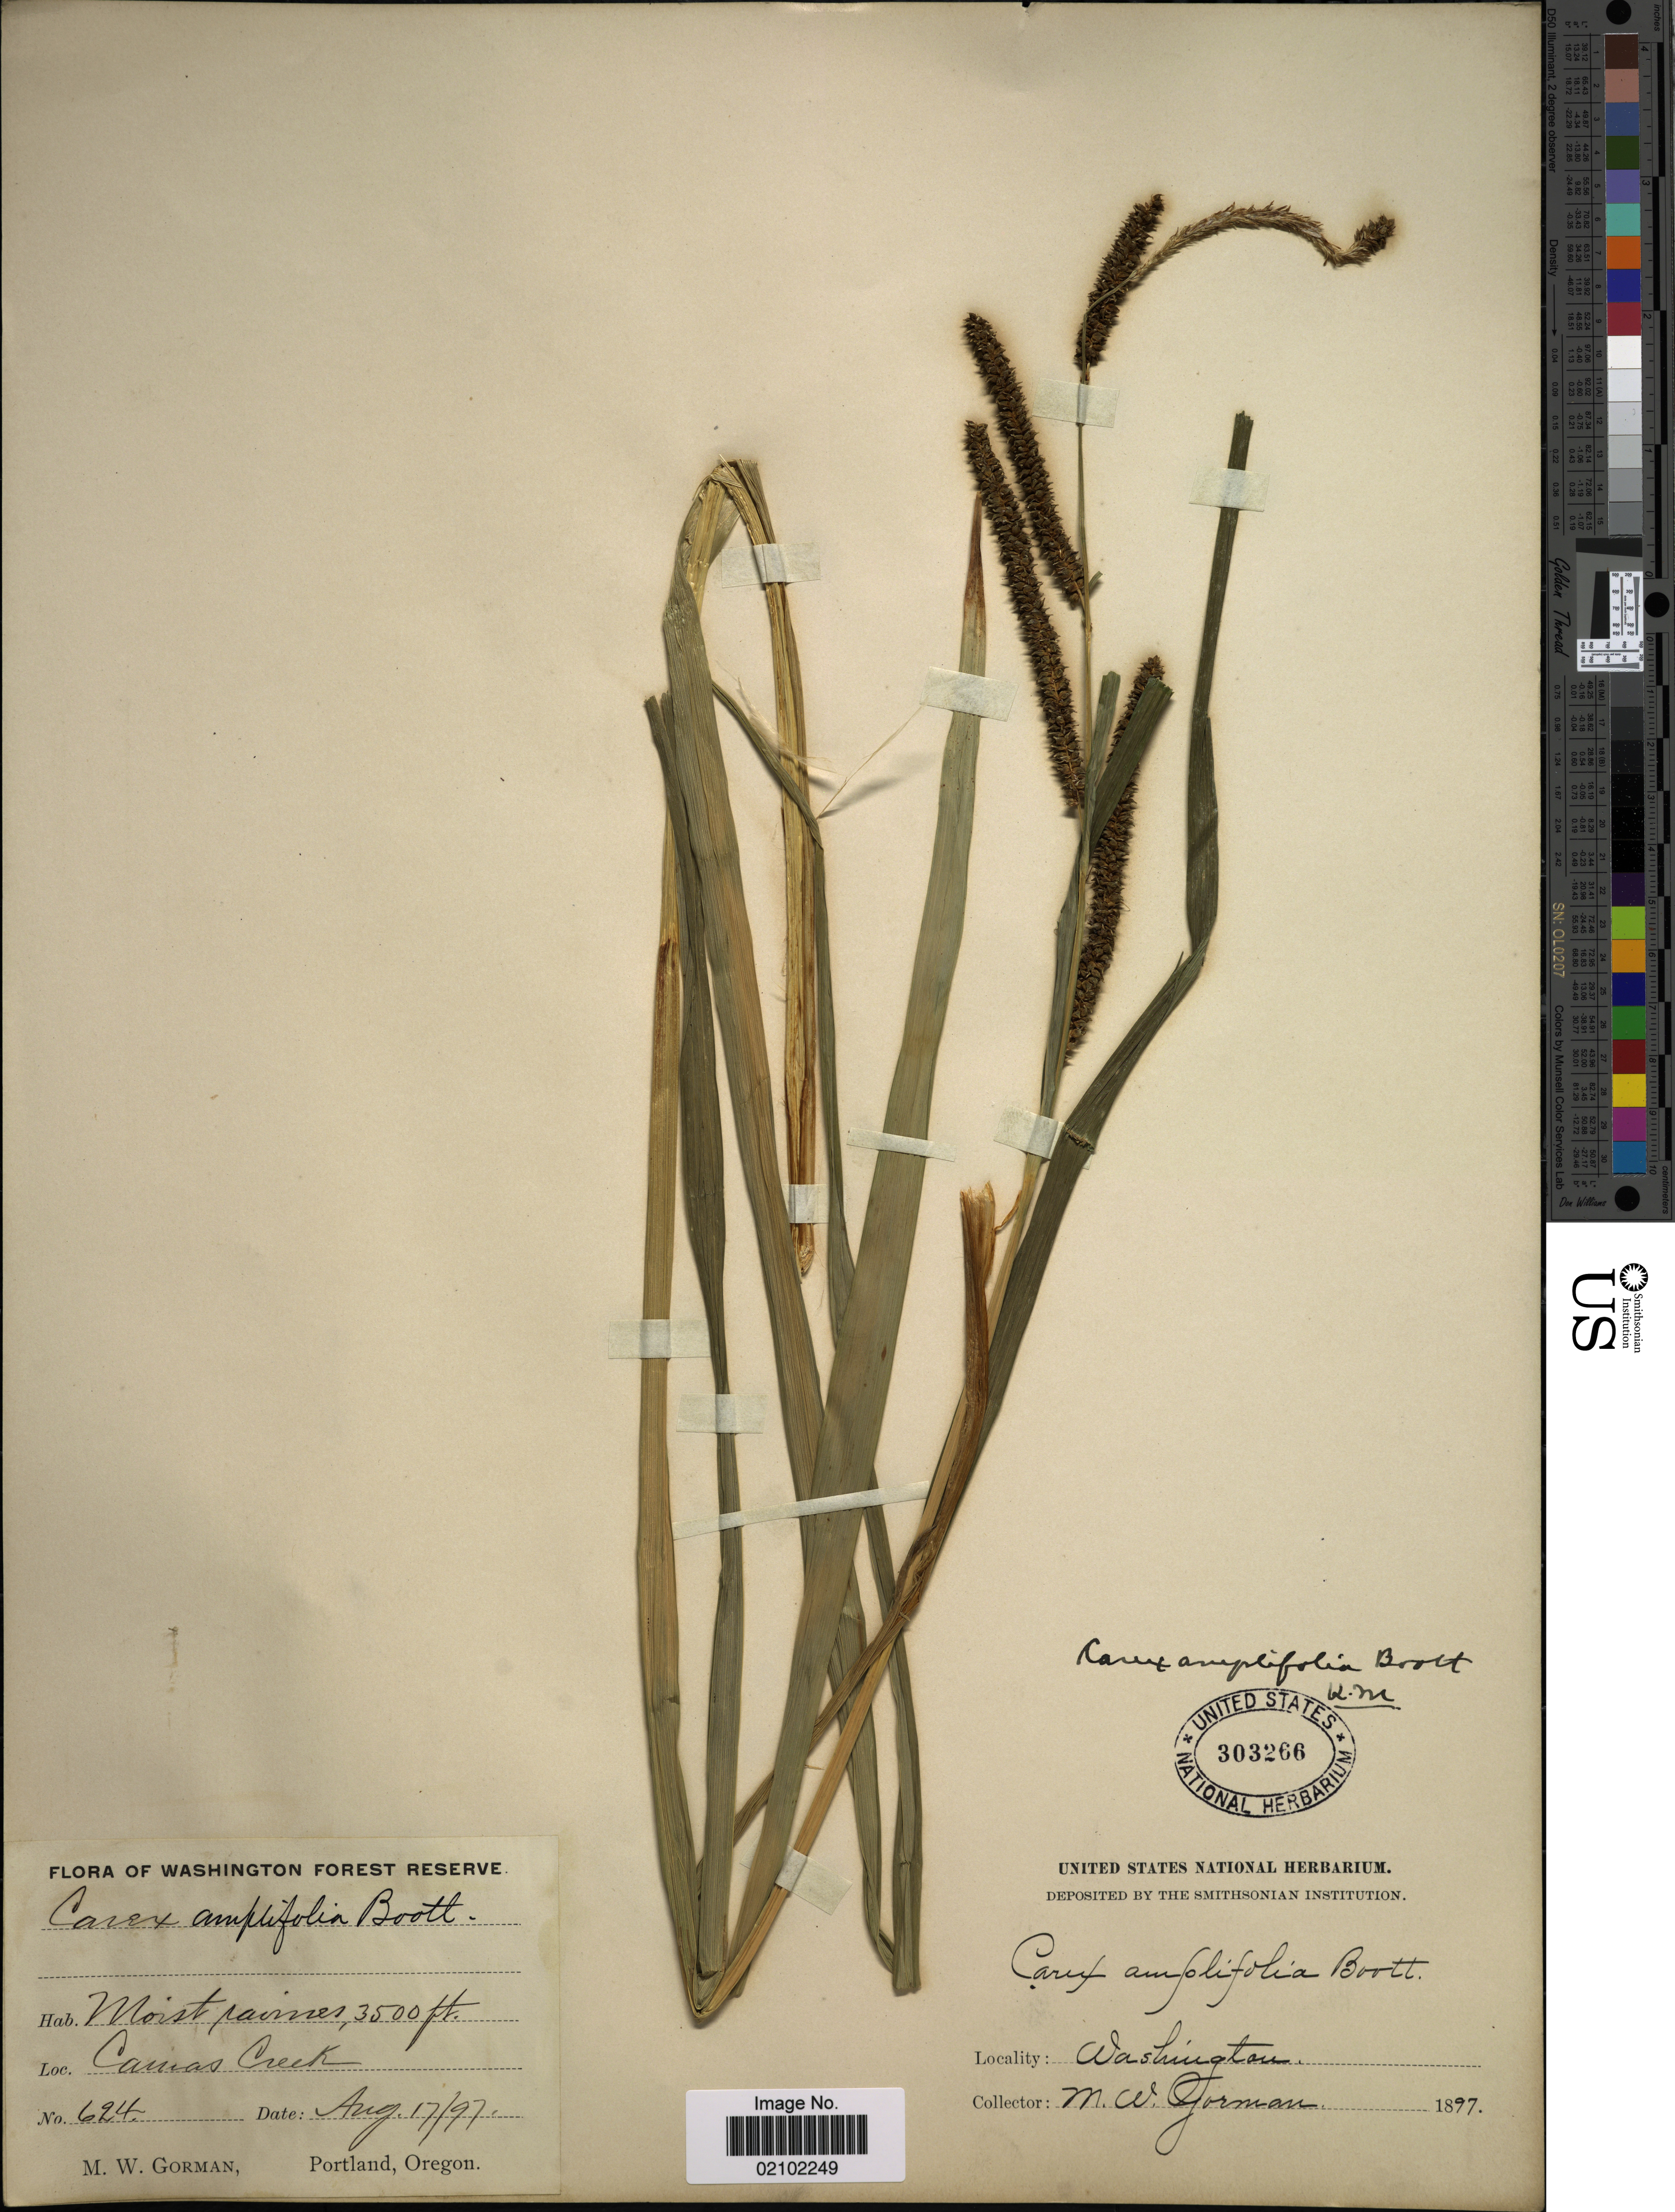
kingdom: Plantae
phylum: Tracheophyta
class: Liliopsida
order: Poales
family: Cyperaceae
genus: Carex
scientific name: Carex amplifolia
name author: Boott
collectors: M. W. Gorman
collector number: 624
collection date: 1897-08-17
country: United States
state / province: Washington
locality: Camas Creek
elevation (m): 1067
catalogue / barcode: US 303266